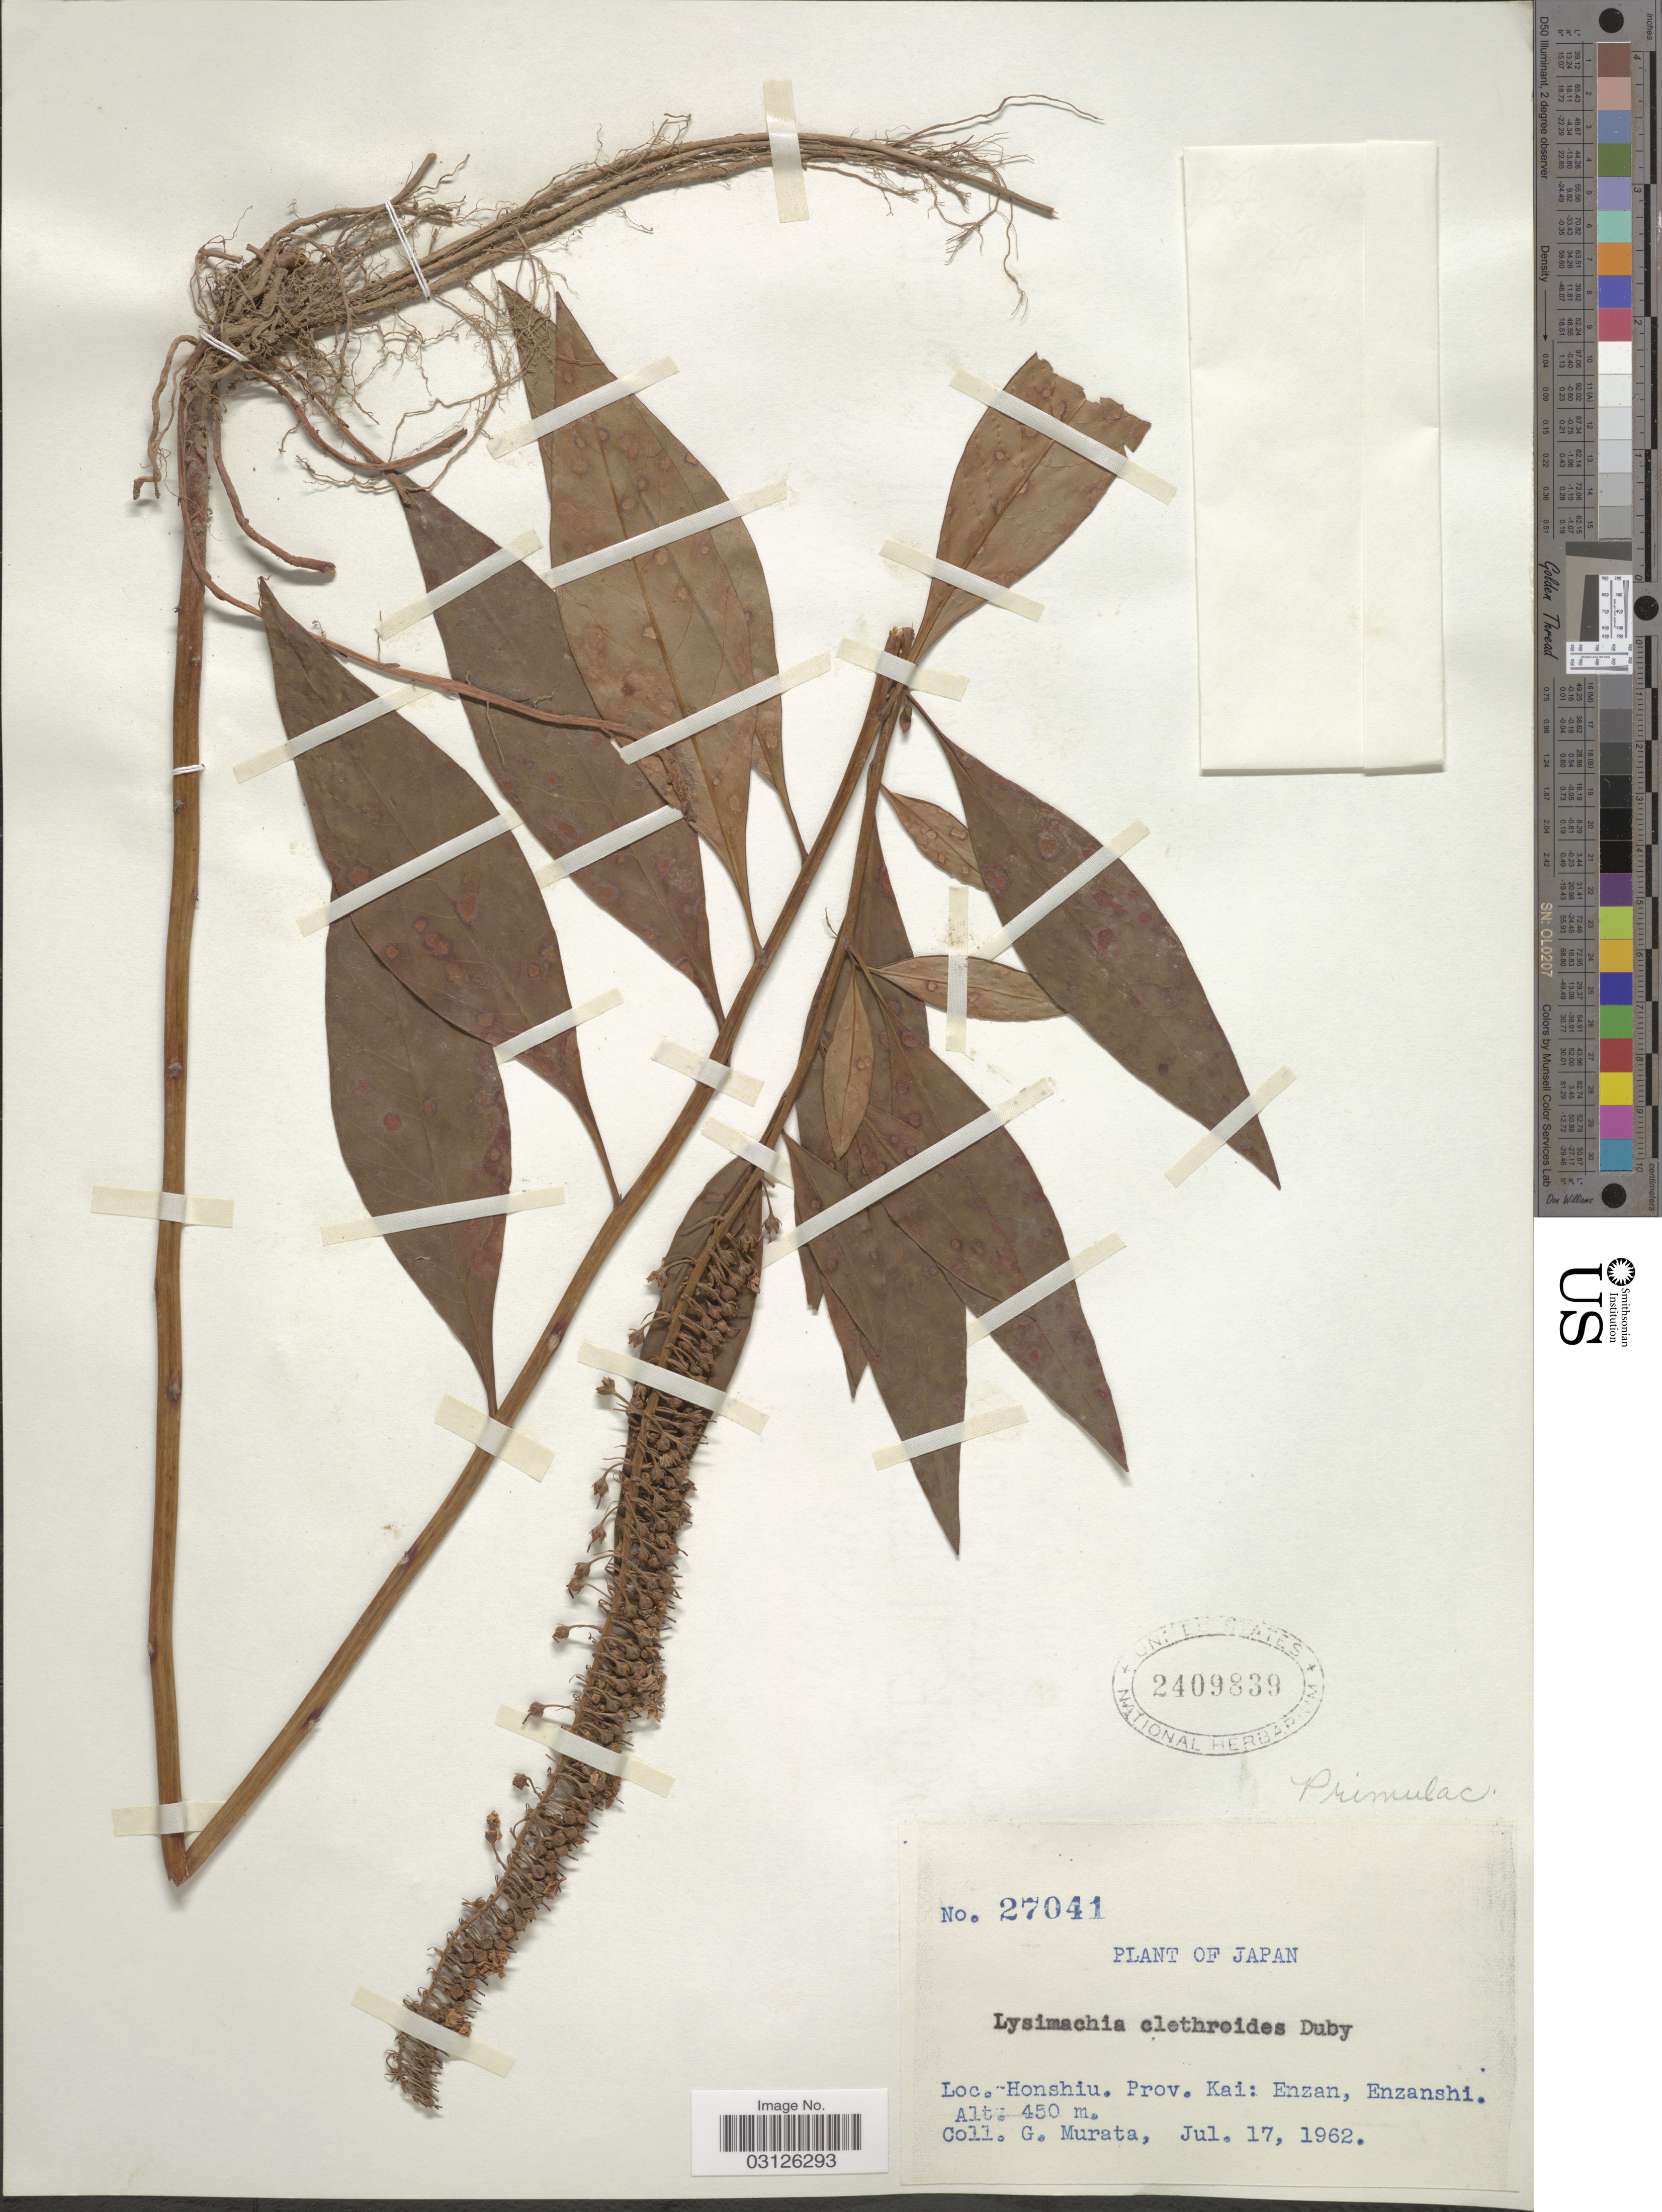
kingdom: Plantae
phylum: Tracheophyta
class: Magnoliopsida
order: Ericales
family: Primulaceae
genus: Lysimachia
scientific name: Lysimachia clethroides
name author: Duby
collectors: G. Murata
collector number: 27041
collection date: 1962-07-17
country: Japan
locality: Honshiu. Prov. Kai: Enzan, Enzanshi.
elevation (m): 450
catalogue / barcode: US 2409839